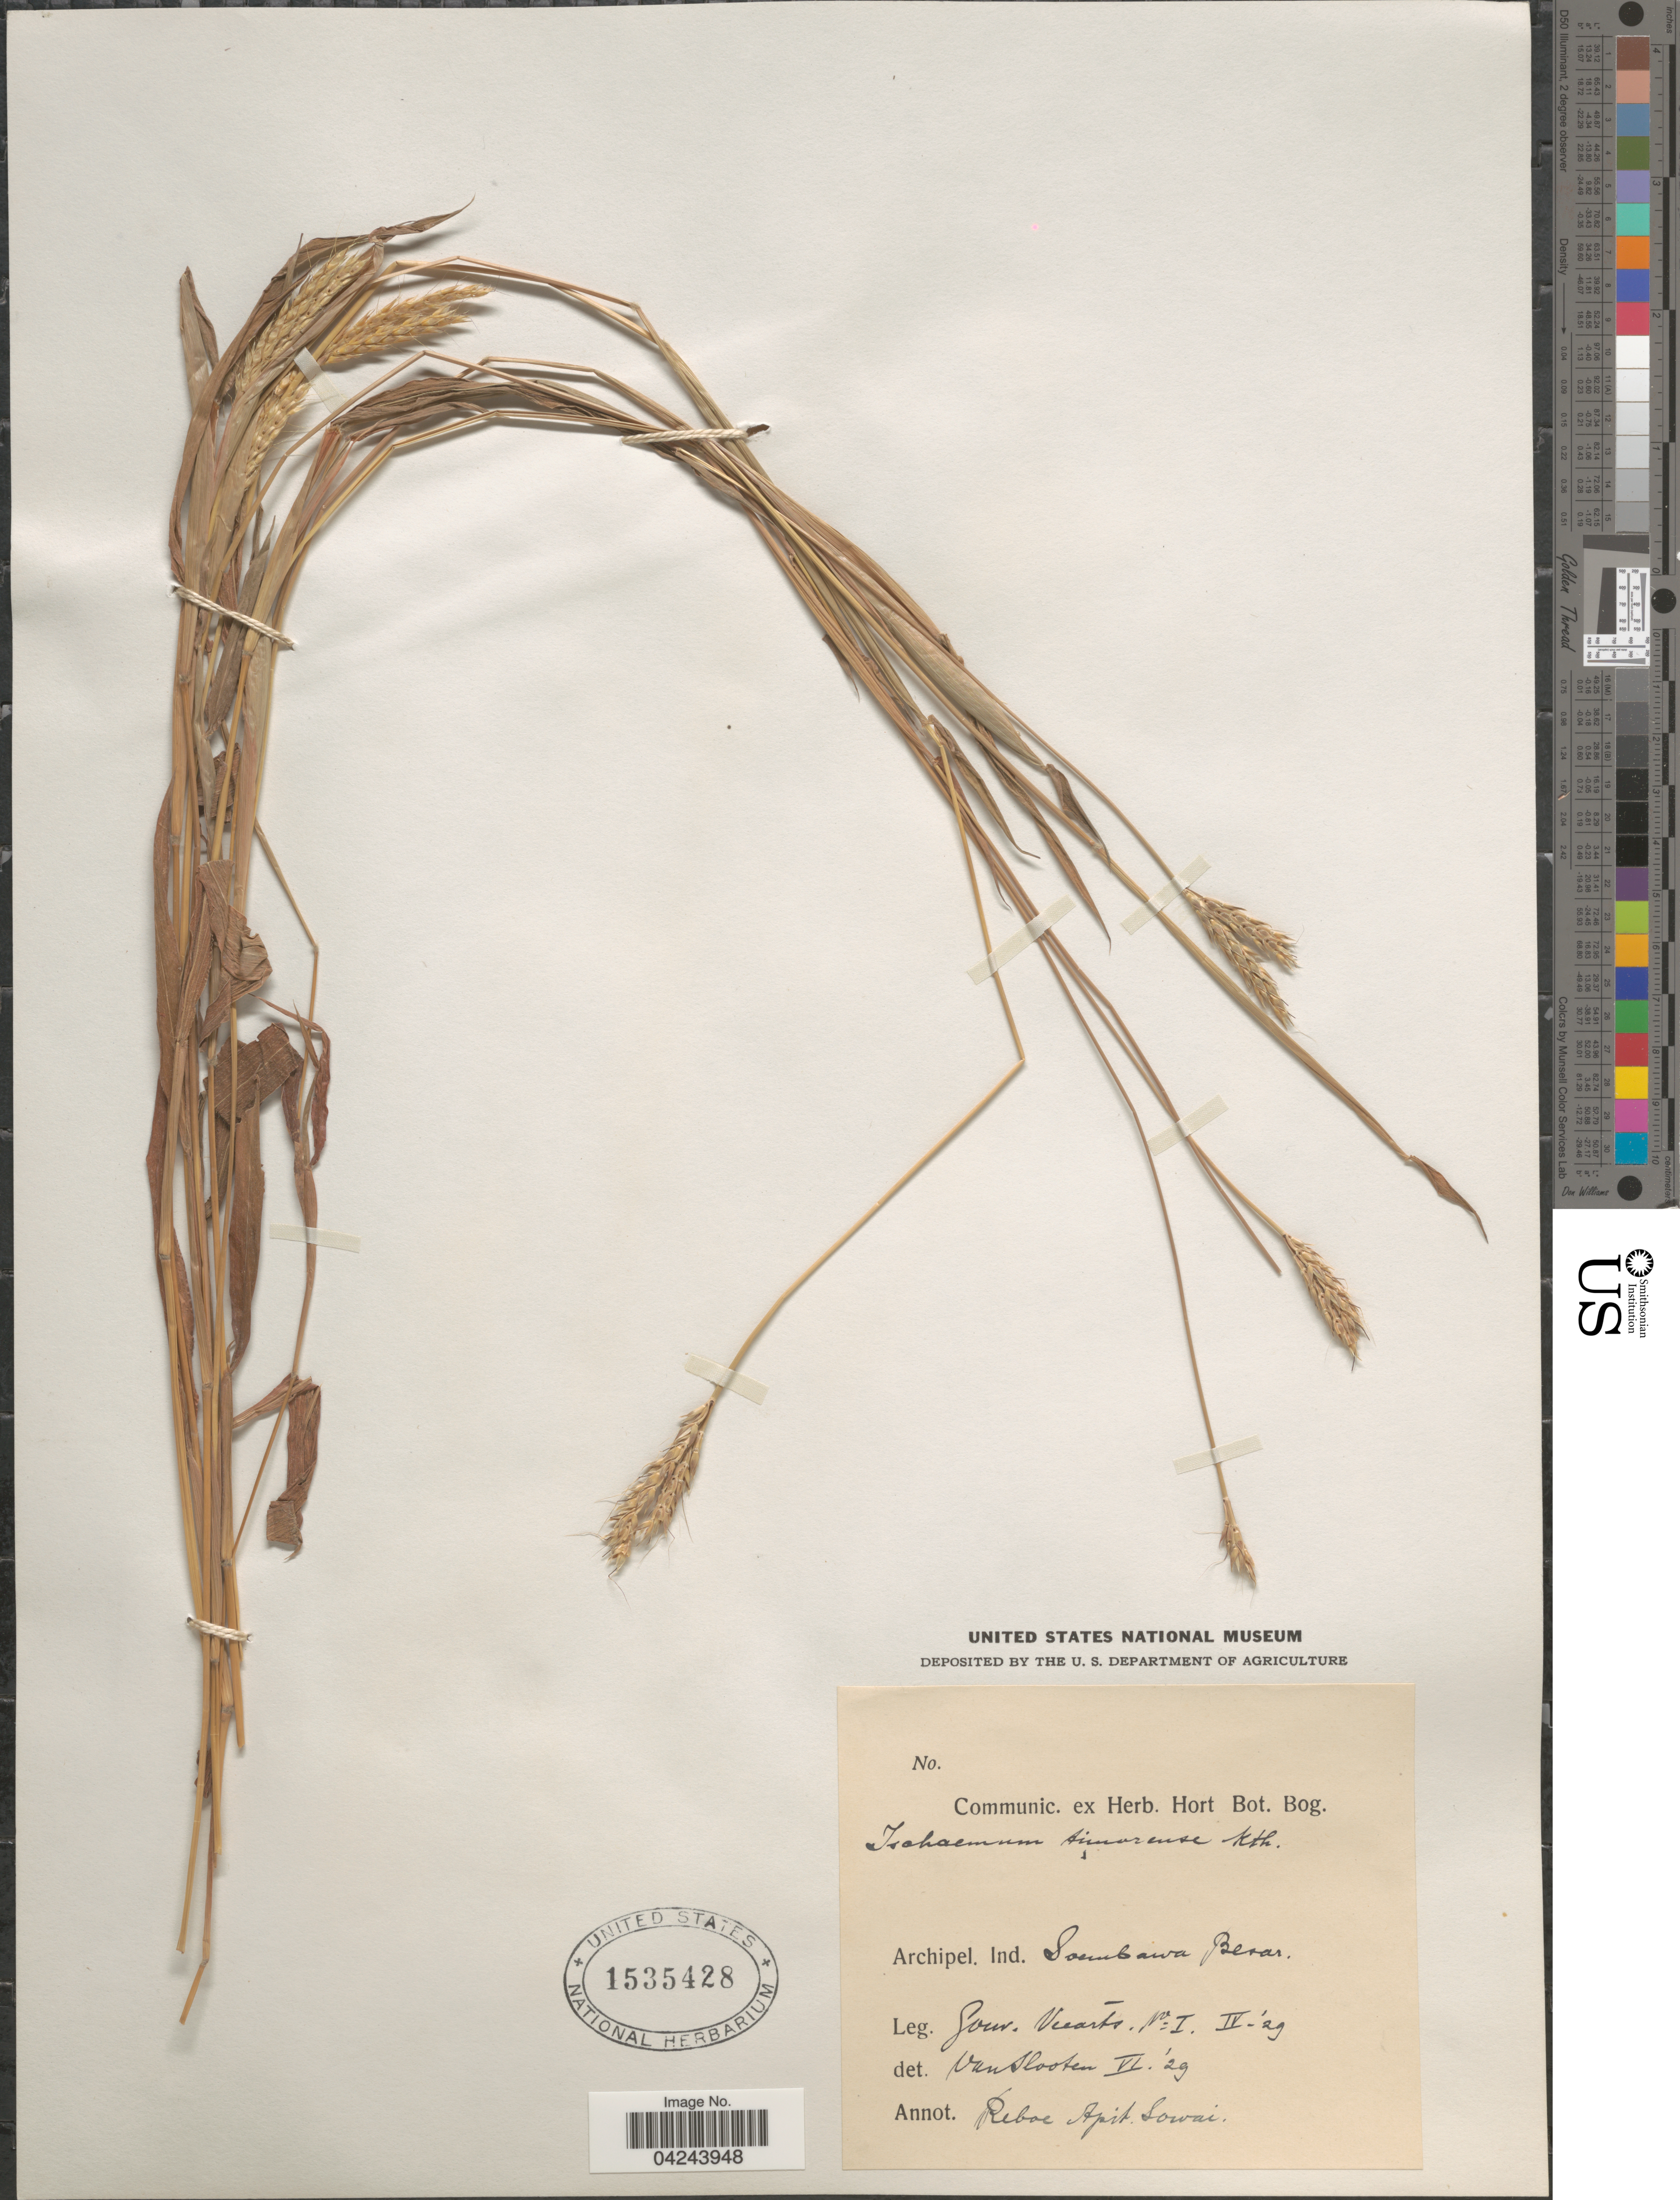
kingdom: Plantae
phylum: Tracheophyta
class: Liliopsida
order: Poales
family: Poaceae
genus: Ischaemum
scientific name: Ischaemum timorense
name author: Kunth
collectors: Gouv. Veearts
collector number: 1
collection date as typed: Transcribed d/m/y: /4/29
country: Indonesia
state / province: Nusa Tenggara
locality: Archipel. Ind. Soembawa Besar.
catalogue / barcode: US 1535428